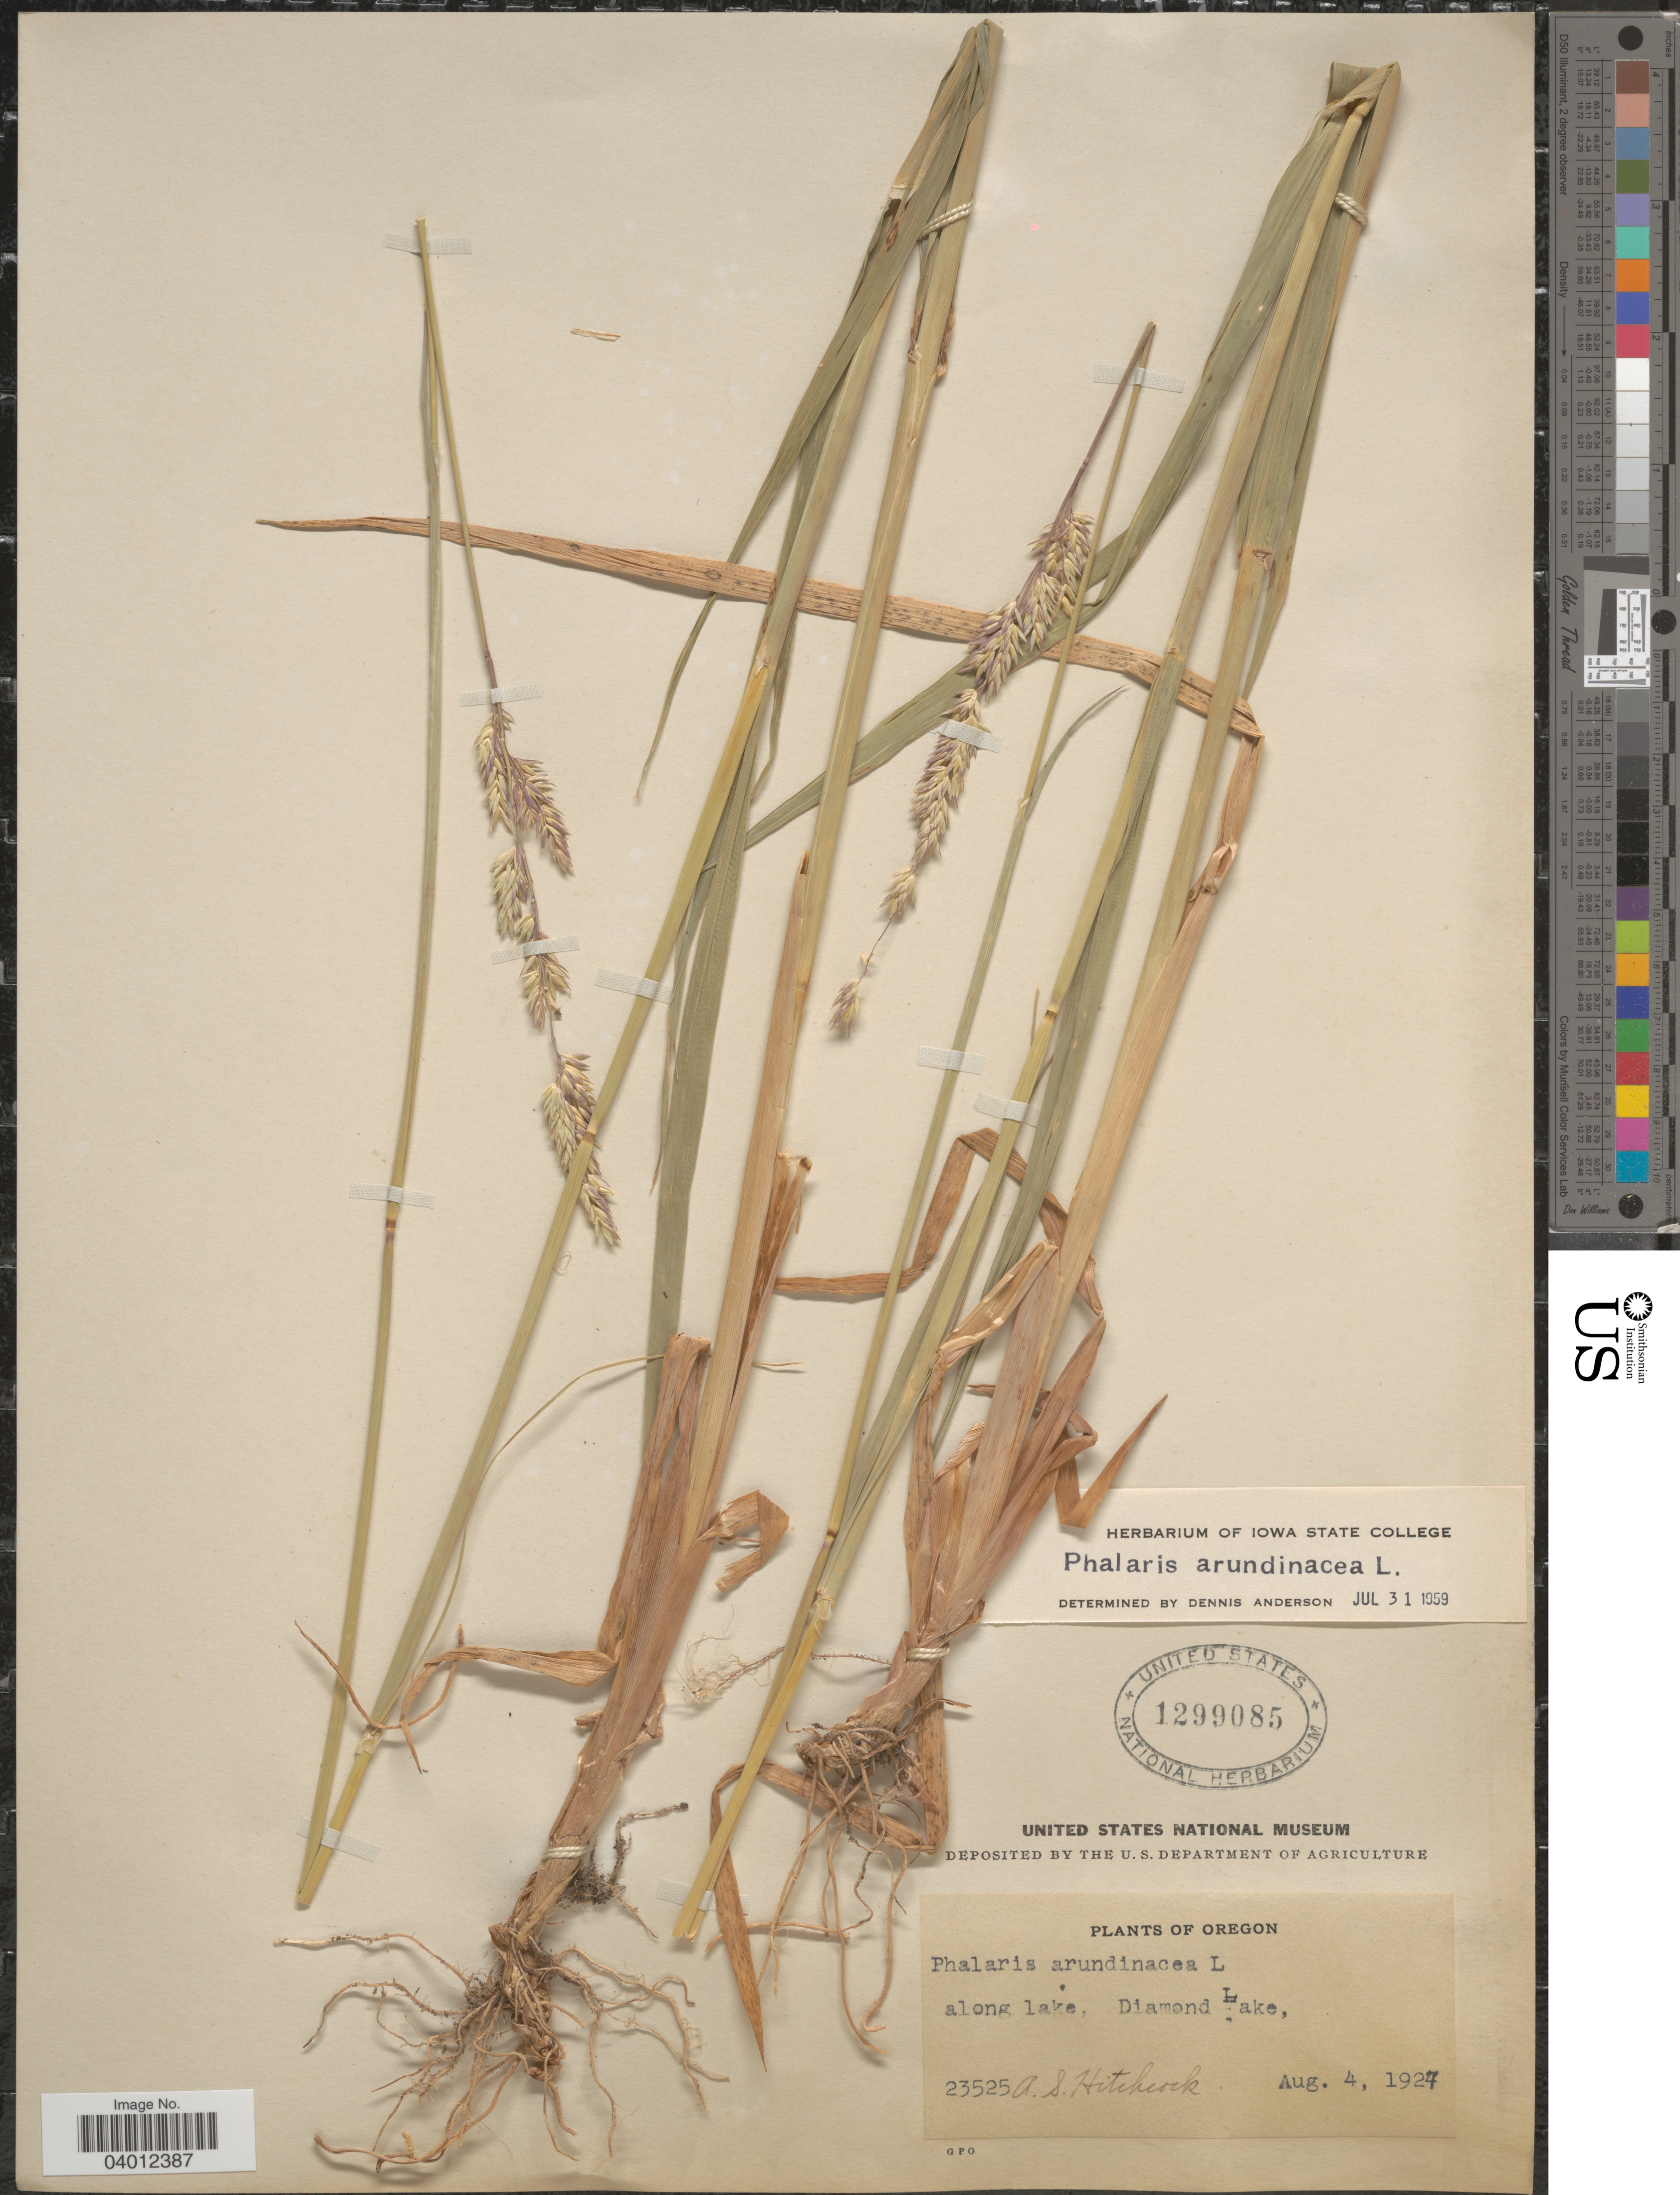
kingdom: Plantae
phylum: Tracheophyta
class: Liliopsida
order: Poales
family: Poaceae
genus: Phalaris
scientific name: Phalaris arundinacea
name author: L.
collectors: A. S. Hitchcock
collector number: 23525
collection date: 1927-08-04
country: United States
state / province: Oregon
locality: Along lake. Diamond Lake.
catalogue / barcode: US 1299085